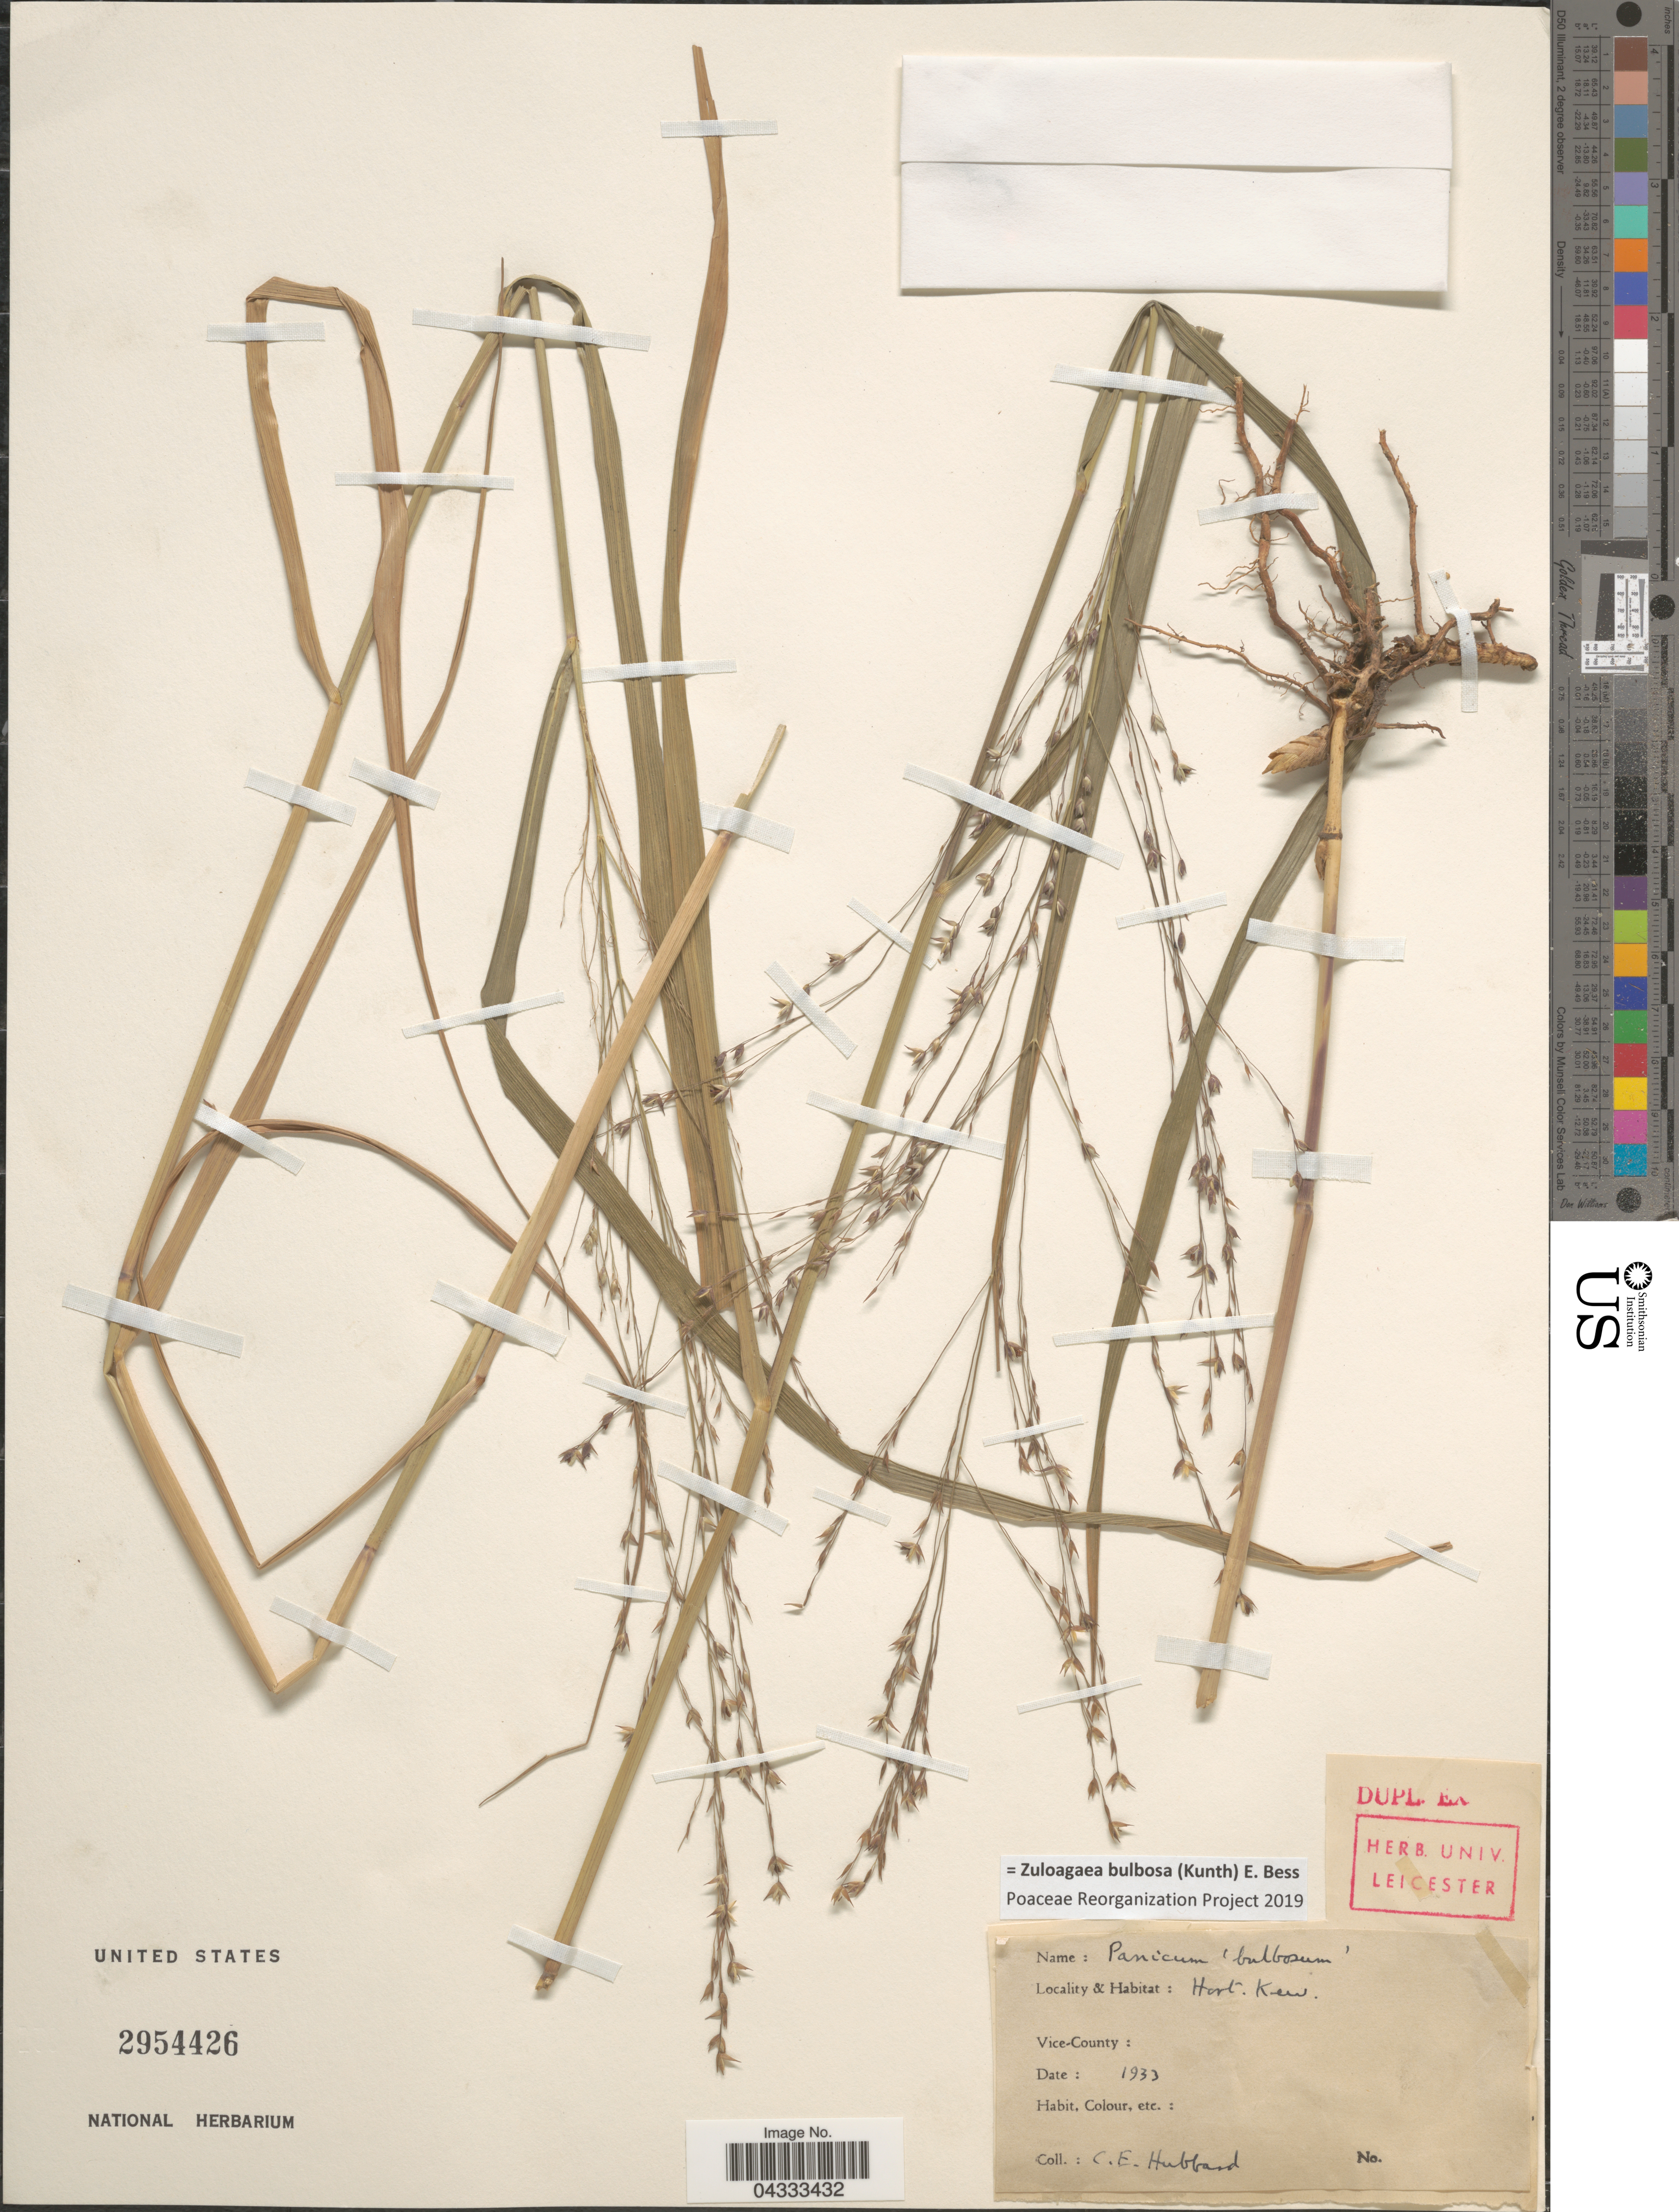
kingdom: Plantae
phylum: Tracheophyta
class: Liliopsida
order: Poales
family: Poaceae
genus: Zuloagaea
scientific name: Zuloagaea bulbosa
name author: (Kunth) E. Bess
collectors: C. E. Hubbard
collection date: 1933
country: United Kingdom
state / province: England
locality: Hort. Kew.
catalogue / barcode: US 2954426